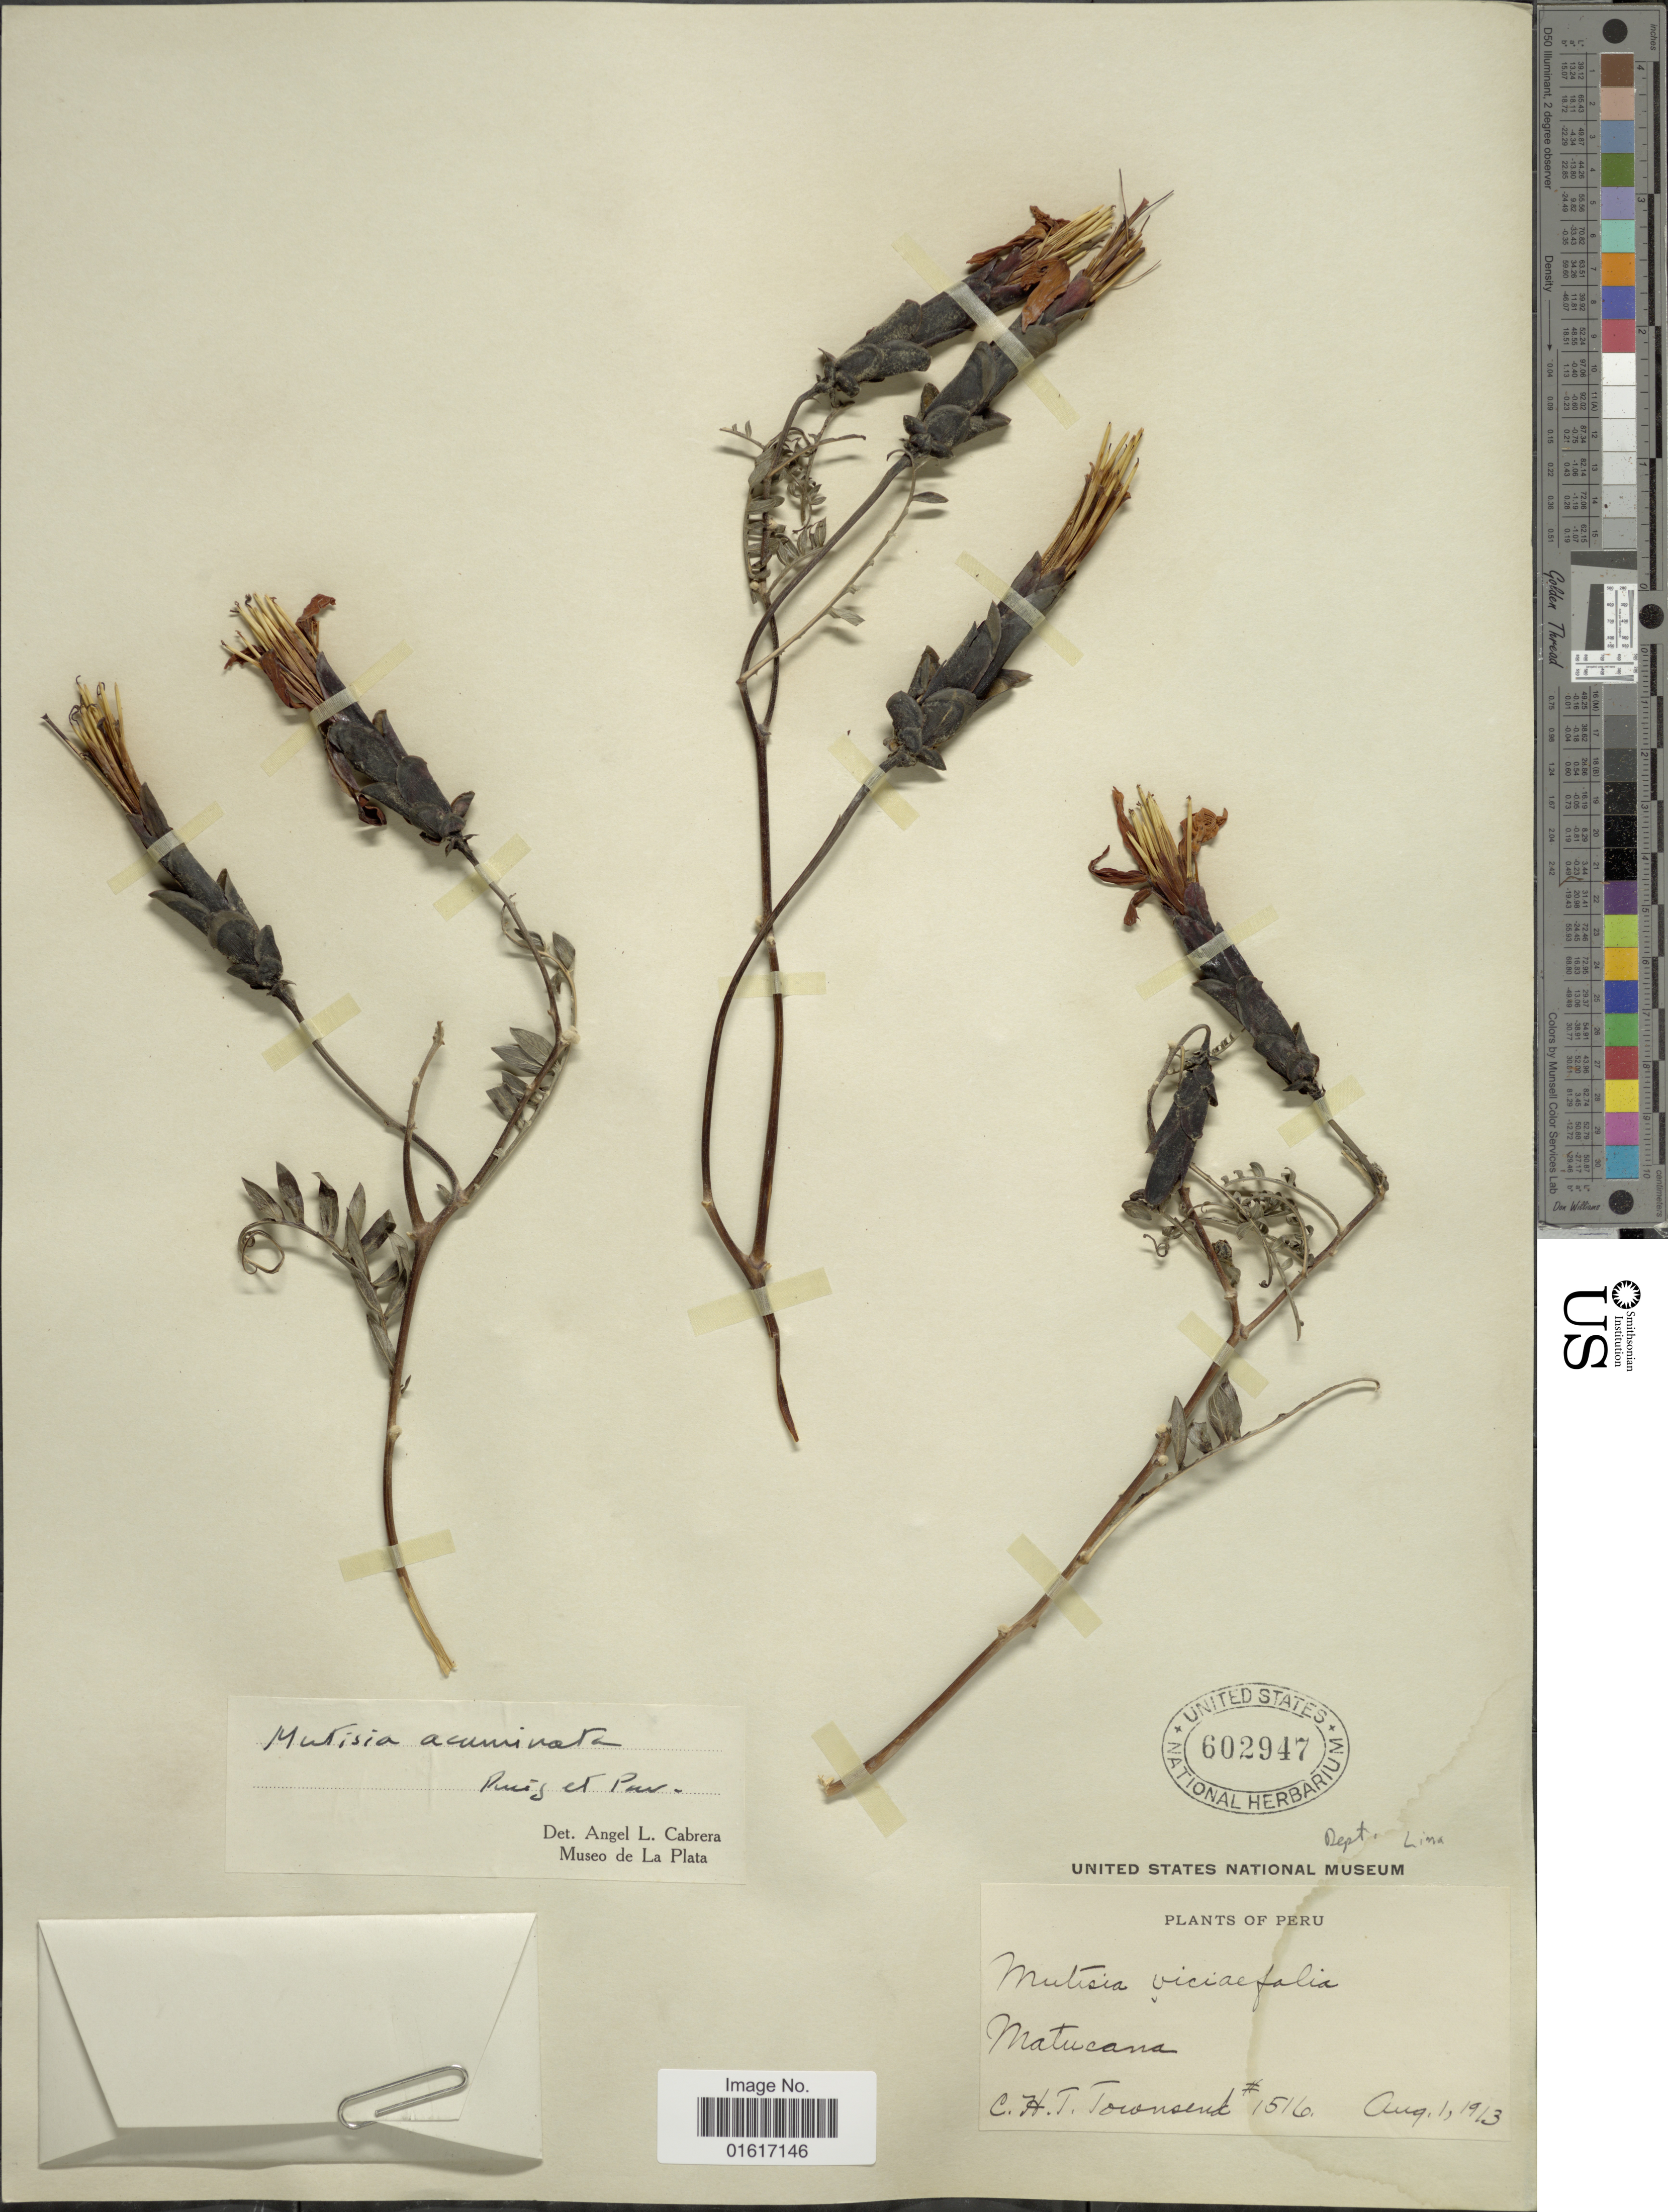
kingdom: Plantae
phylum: Tracheophyta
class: Magnoliopsida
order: Asterales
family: Asteraceae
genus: Mutisia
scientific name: Mutisia acuminata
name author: Ruiz & Pav.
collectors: C. H. T. Townsend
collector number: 1516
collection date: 1913-08-01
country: Peru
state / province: Lima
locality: Matucana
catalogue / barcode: US 602947